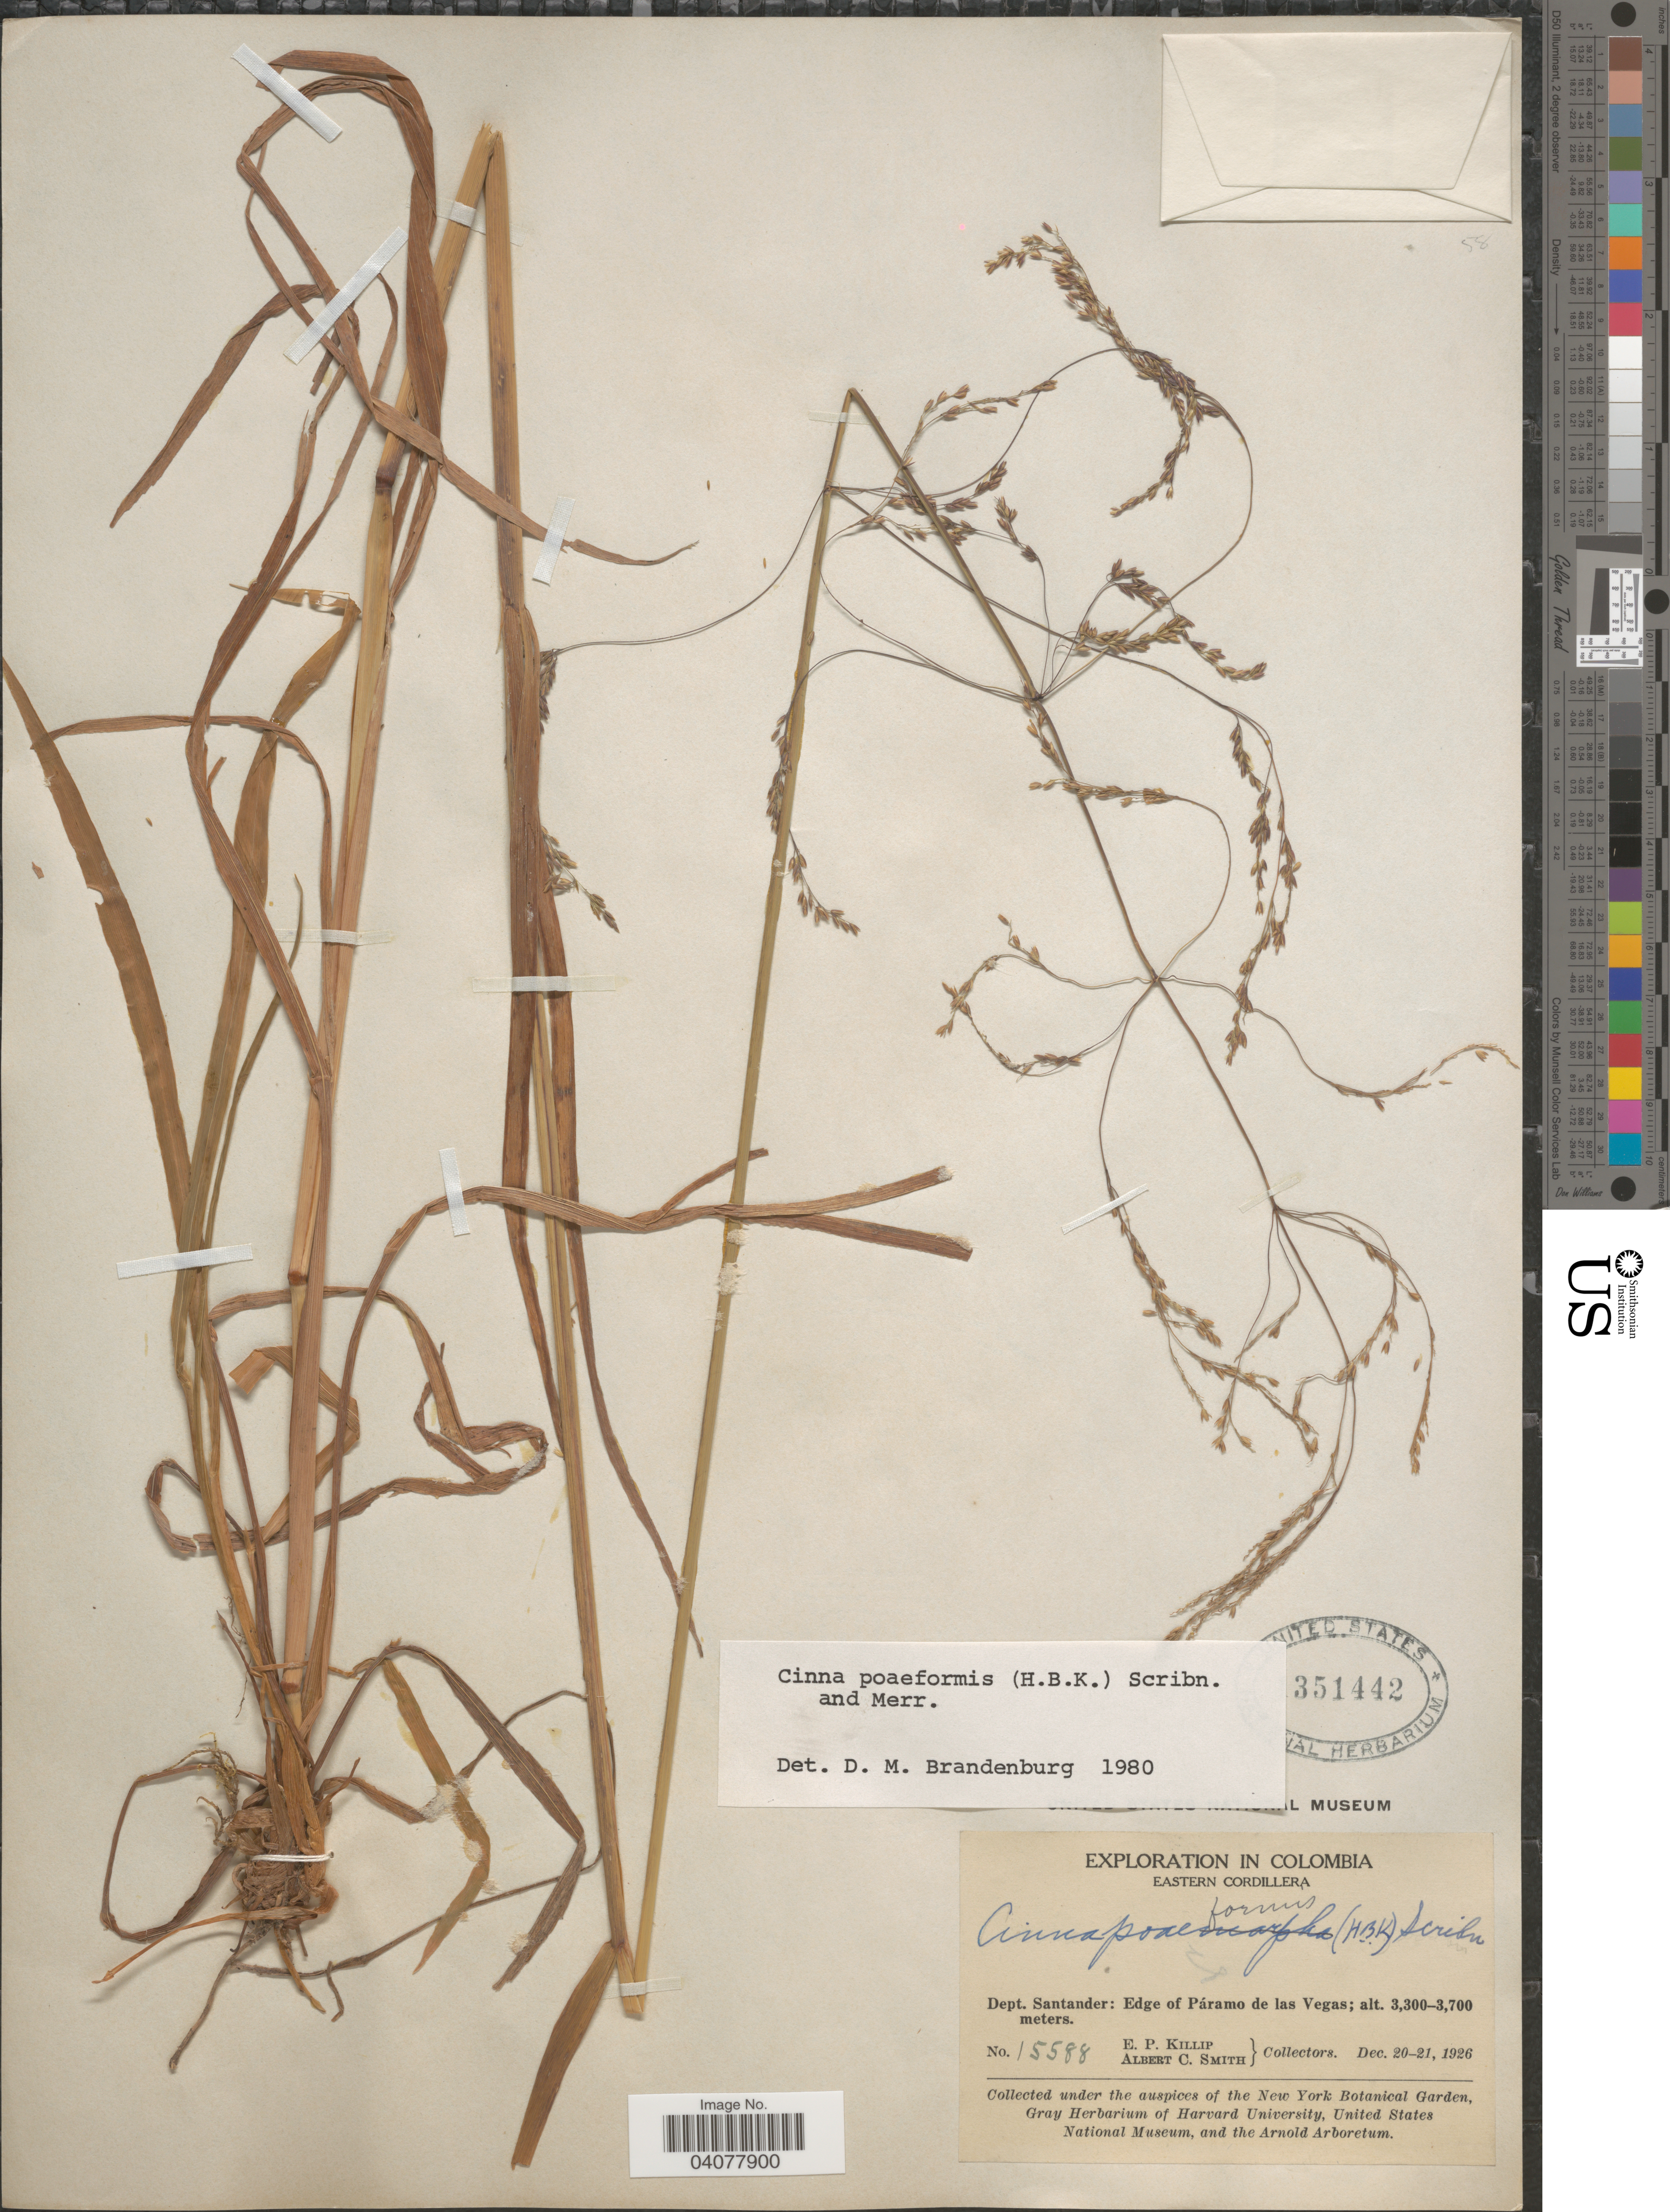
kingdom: Plantae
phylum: Tracheophyta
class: Liliopsida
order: Poales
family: Poaceae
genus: Cinna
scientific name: Cinna poiformis (Kunth) Scribn. & Merr.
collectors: E. P. Killip & A. C. Smith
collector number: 15588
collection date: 1926-12-20/1926-12-21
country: Colombia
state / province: Santander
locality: Exploration in Colombia. Eastern Cordillera. Dept. Santander: Edge of Páramo de las Vegas.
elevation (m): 3300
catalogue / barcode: US 351442